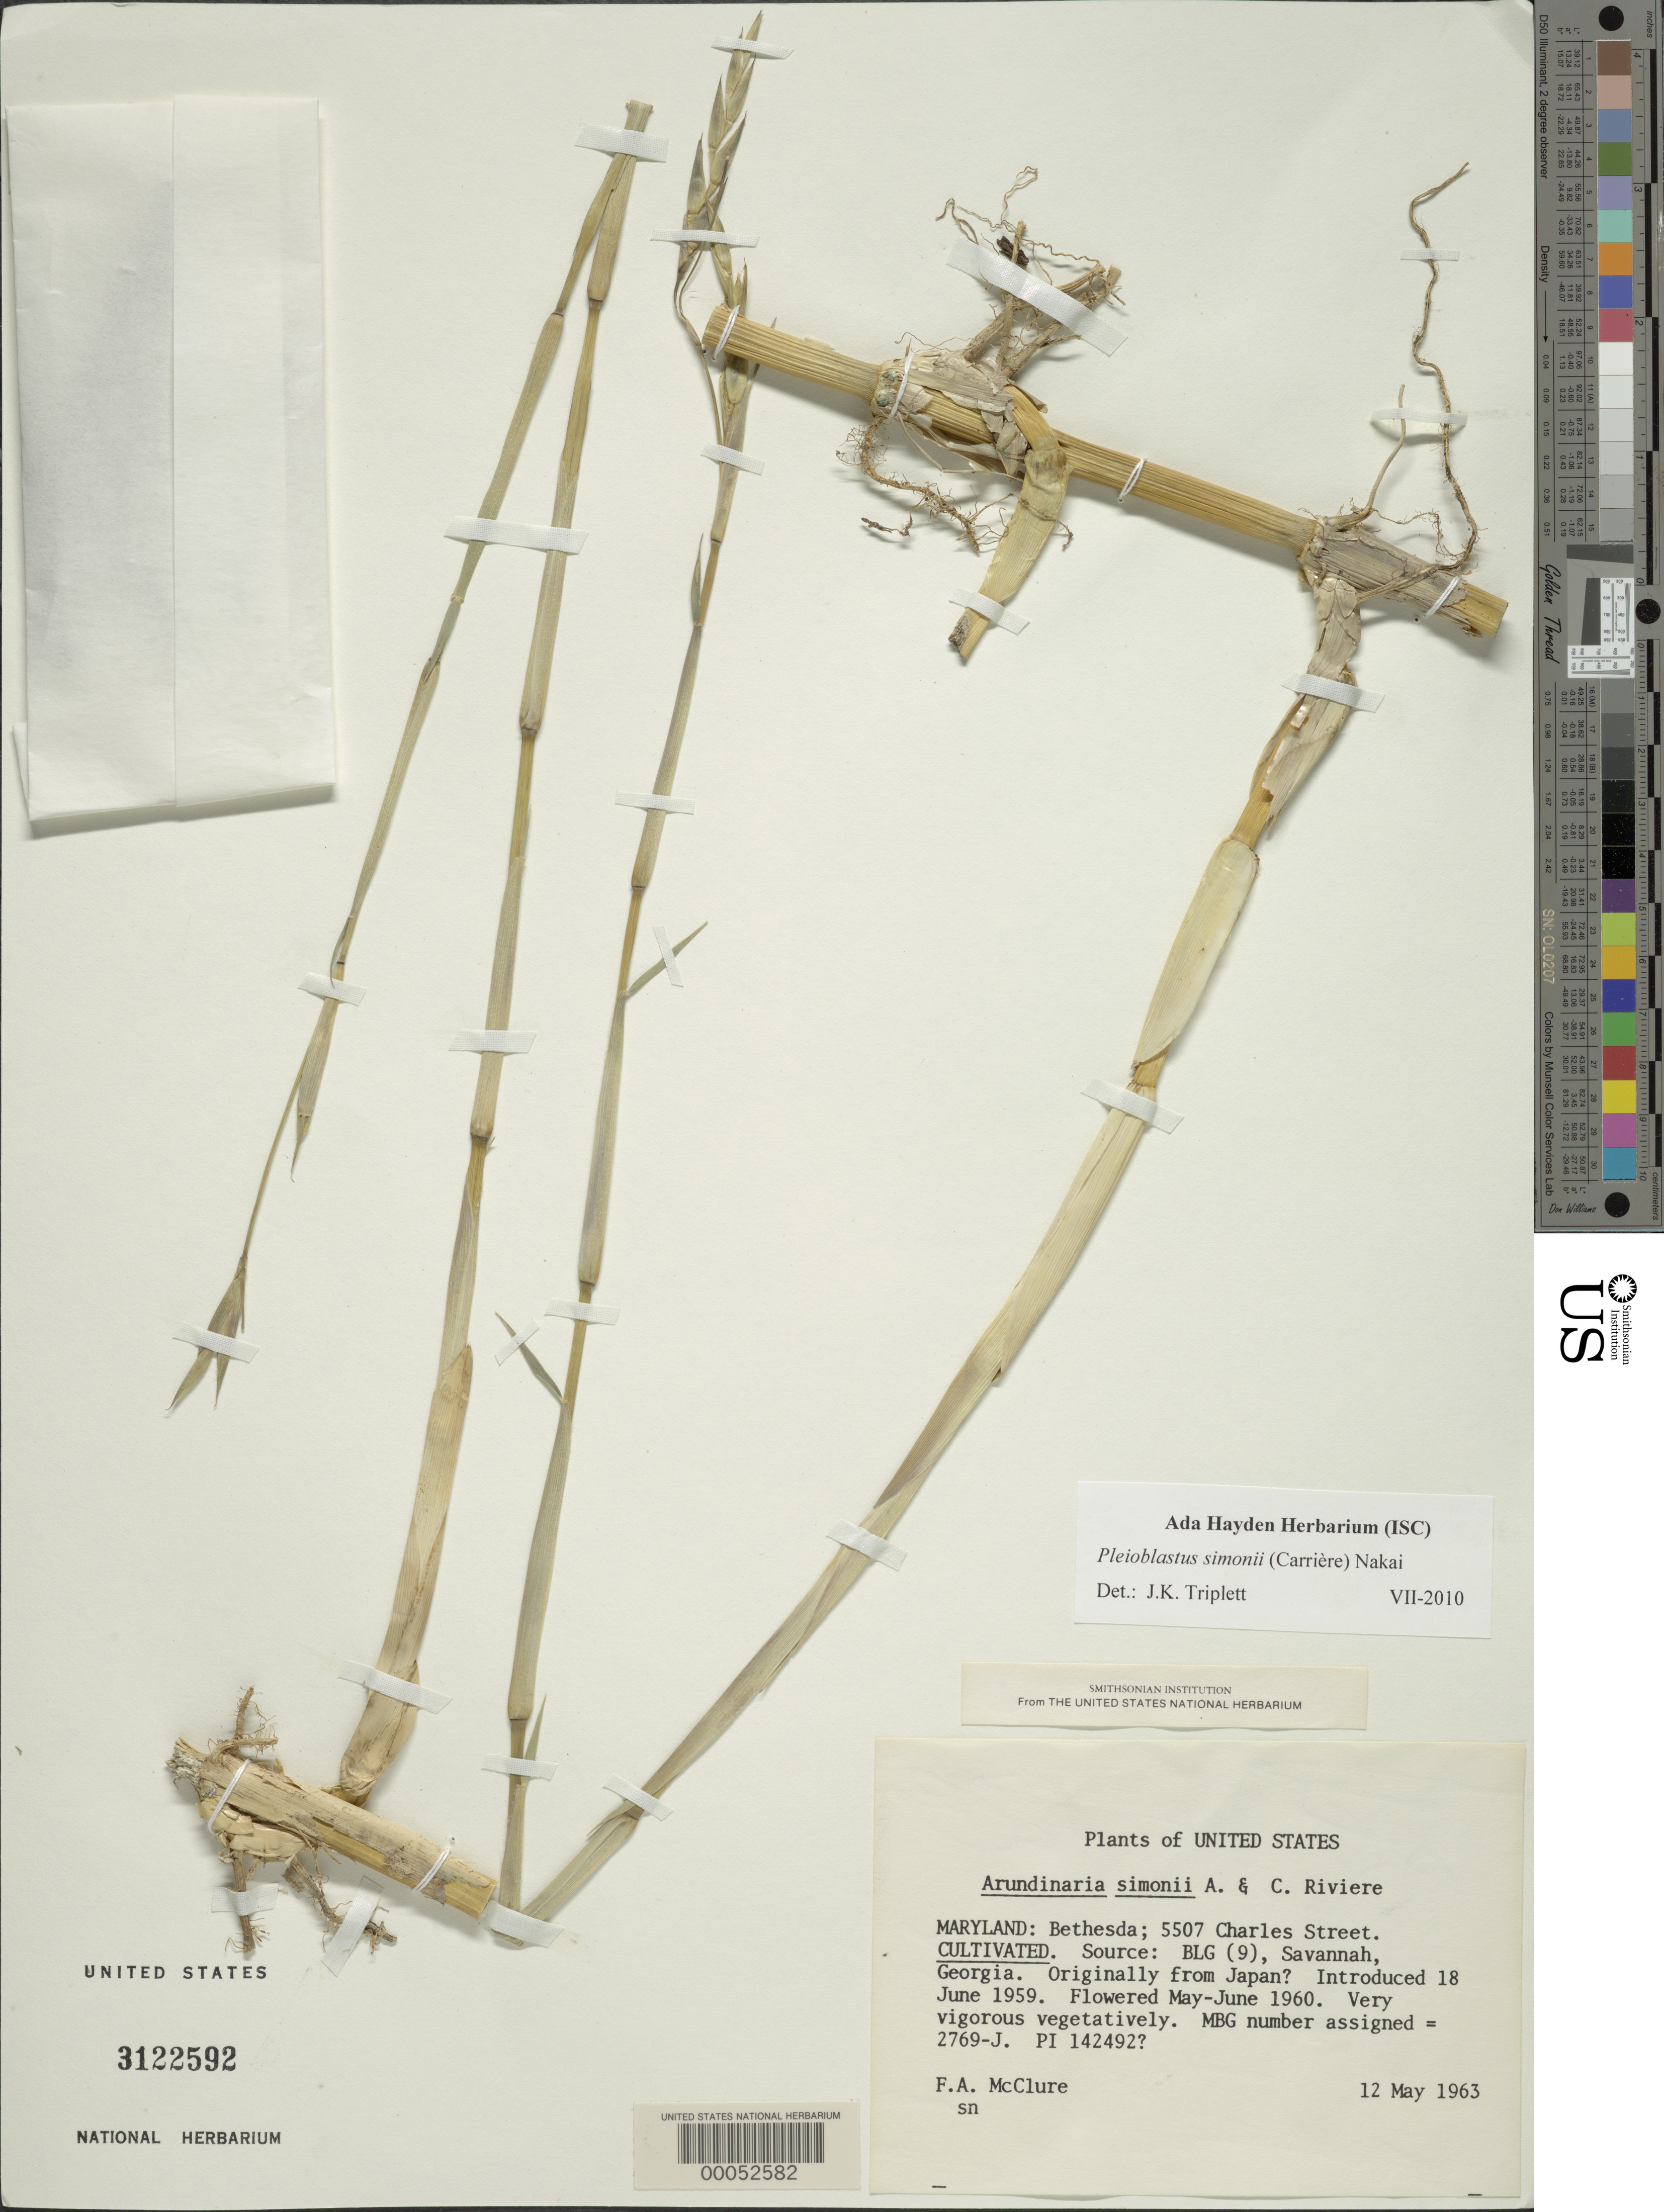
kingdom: Plantae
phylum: Tracheophyta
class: Liliopsida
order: Poales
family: Poaceae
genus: Pleioblastus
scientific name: Pleioblastus simonii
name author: (Carrière) Nakai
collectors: F. A. McClure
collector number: MBG 2769-J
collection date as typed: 12 May 1963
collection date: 1963-05-12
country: United States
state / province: Maryland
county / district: Montgomery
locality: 5507 Charles Street, Bethesda (McClure's garden)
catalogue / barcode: US 3122592